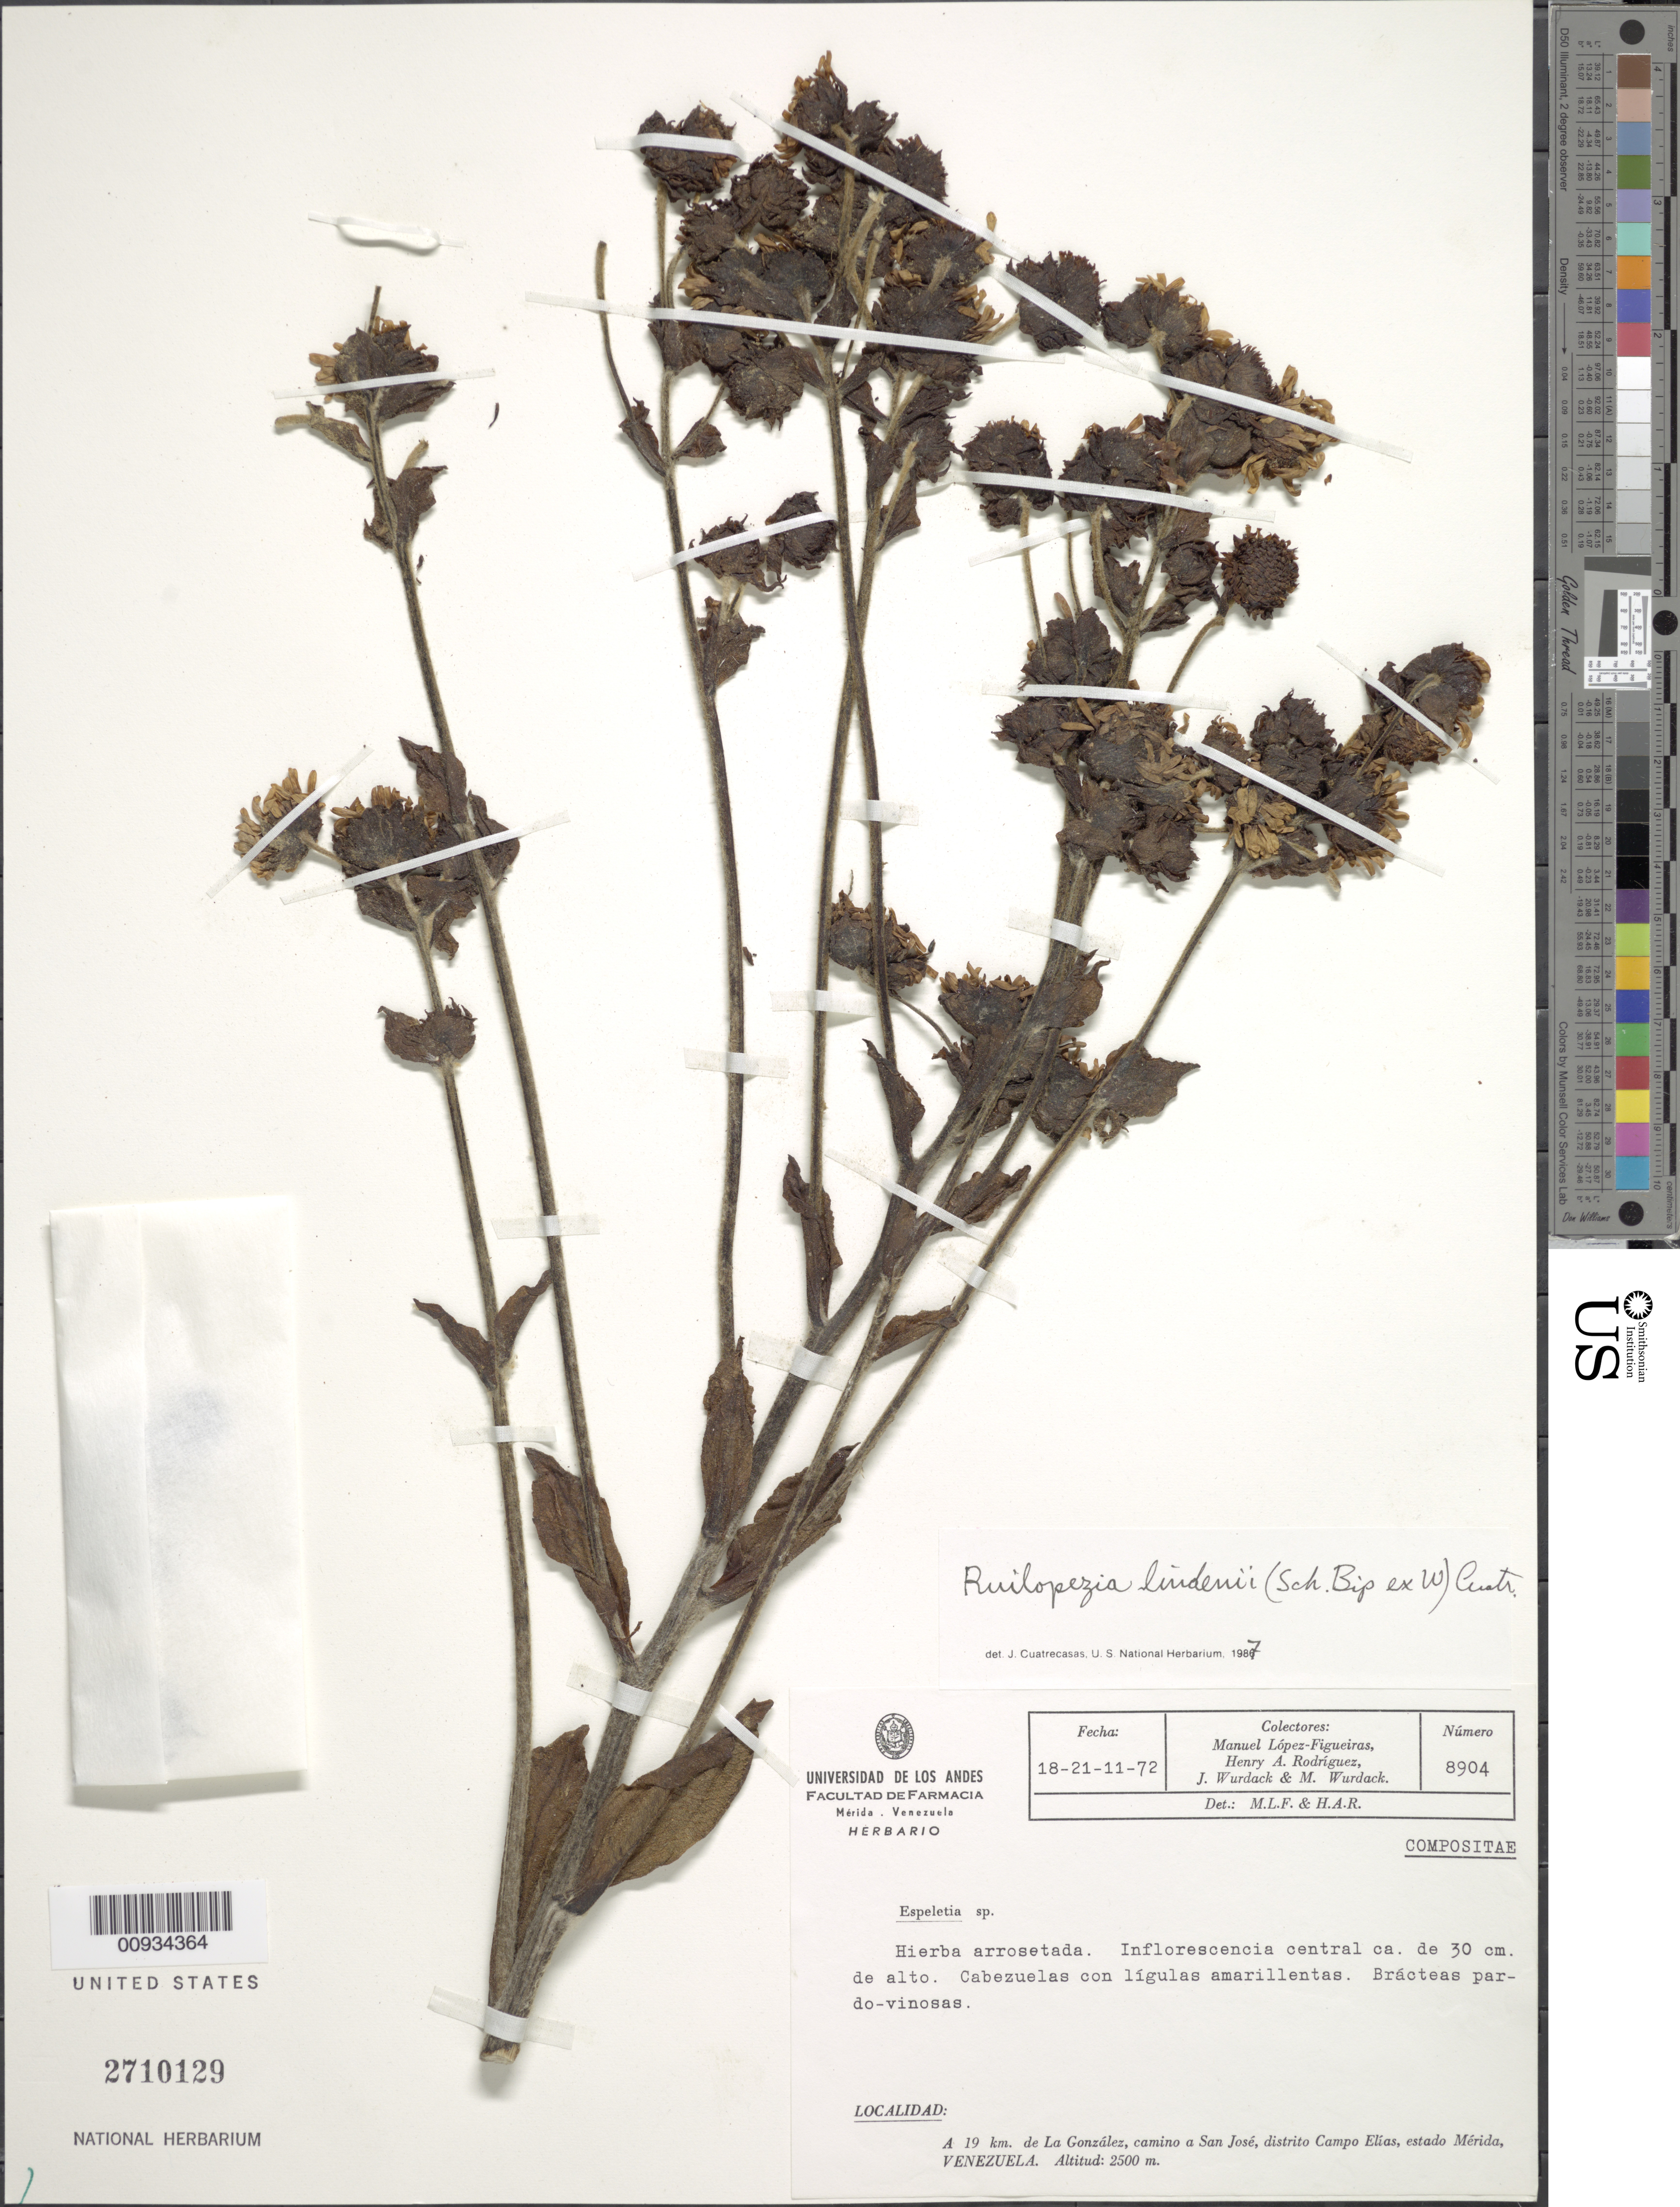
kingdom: Plantae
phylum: Tracheophyta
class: Magnoliopsida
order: Asterales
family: Asteraceae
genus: Ruilopezia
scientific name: Ruilopezia lindenii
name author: (Sch. Bip. ex Wedd.) Cuatrec.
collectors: M. López Figueiras, H. A. Rodriguez, J. J. Wurdack & M. L. Wurdack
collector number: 8904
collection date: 1972-11-18/1972-11-21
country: Venezuela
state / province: Mérida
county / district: Campo Elías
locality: A 19 km. de La González, camino a San José.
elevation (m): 2500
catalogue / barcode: US 2710129